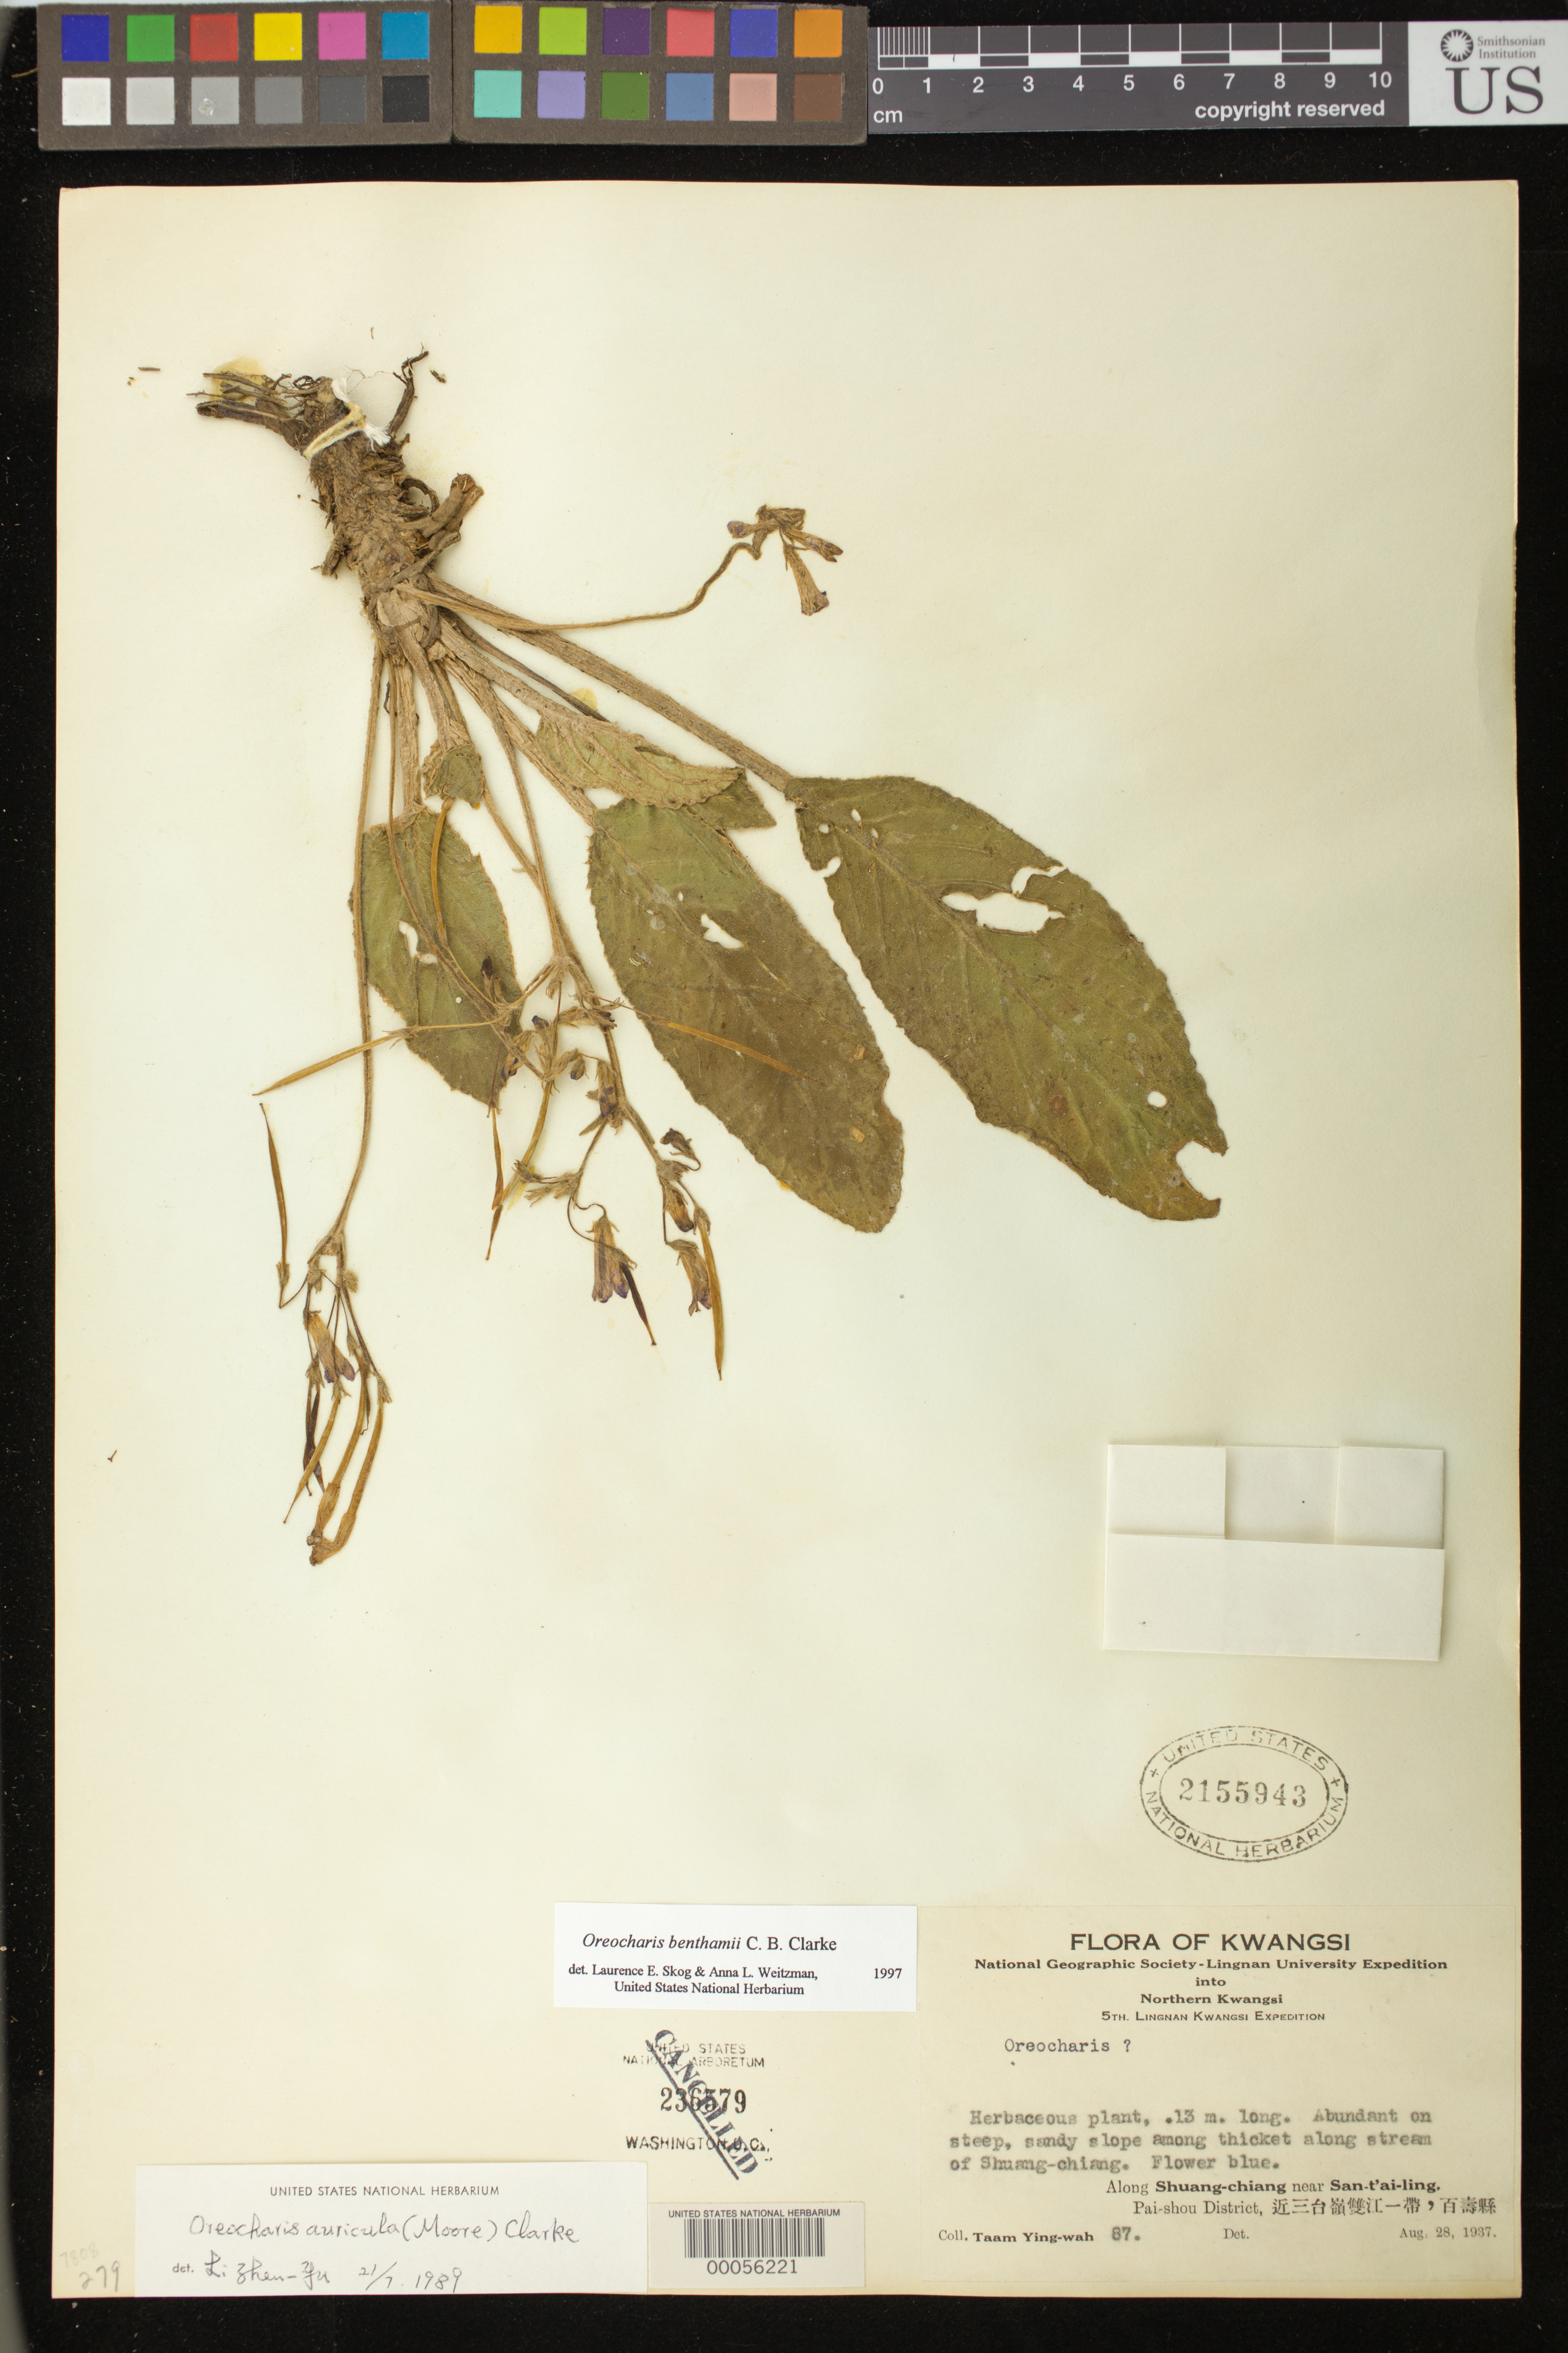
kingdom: Plantae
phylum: Tracheophyta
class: Magnoliopsida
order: Lamiales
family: Gesneriaceae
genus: Oreocharis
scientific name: Oreocharis benthamii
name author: C.B. Clarke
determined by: Zhen-yu, L.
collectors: T. Taam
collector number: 87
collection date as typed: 28 Aug 1937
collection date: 1937-08-28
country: China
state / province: Guangxi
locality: Pai-shou dist., Along shuang-chiang, near san-tai-ling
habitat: Steep, sandy slope among thicket along stream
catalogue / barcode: US 2155943